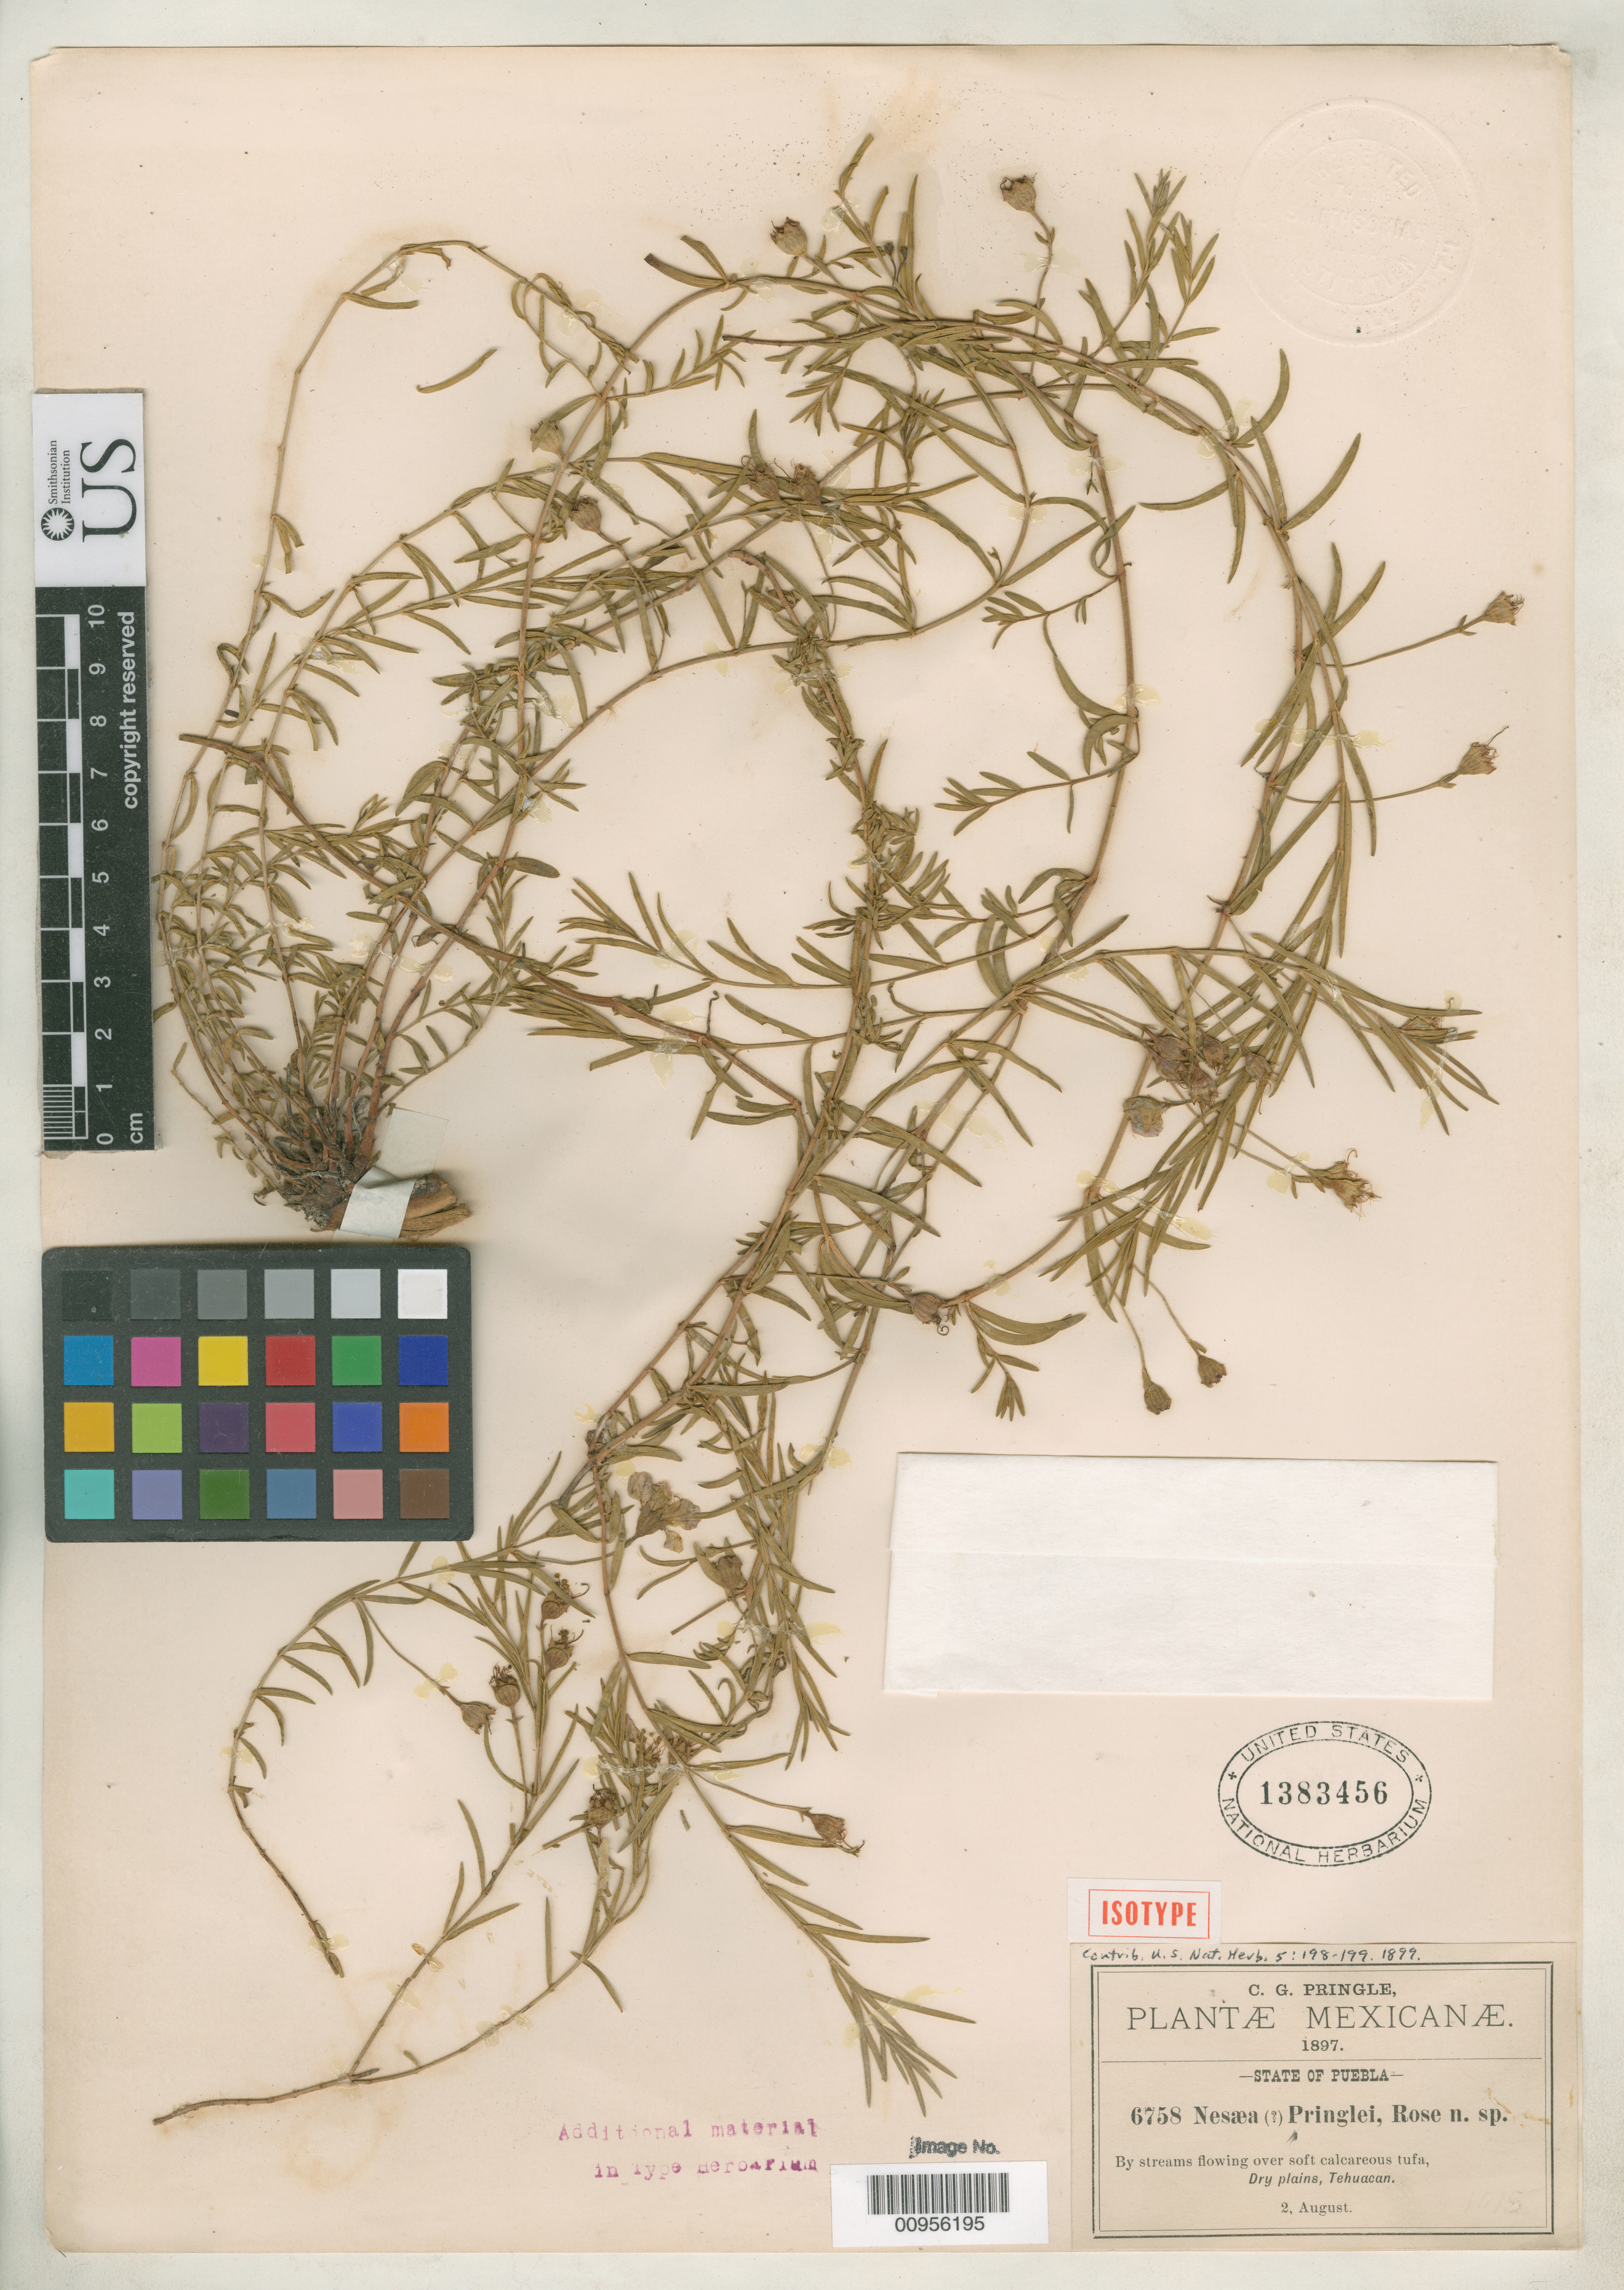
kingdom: Plantae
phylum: Tracheophyta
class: Magnoliopsida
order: Myrtales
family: Lythraceae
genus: Nesaea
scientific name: Nesaea pringlei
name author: Rose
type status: Isolectotype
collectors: C. G. Pringle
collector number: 6758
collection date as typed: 02 Aug 1897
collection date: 1897-08-02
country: Mexico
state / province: Puebla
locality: Dry plains, Tehuacan.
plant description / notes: Specimen ex John Donnell Smith herbarium.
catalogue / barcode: US 1383456